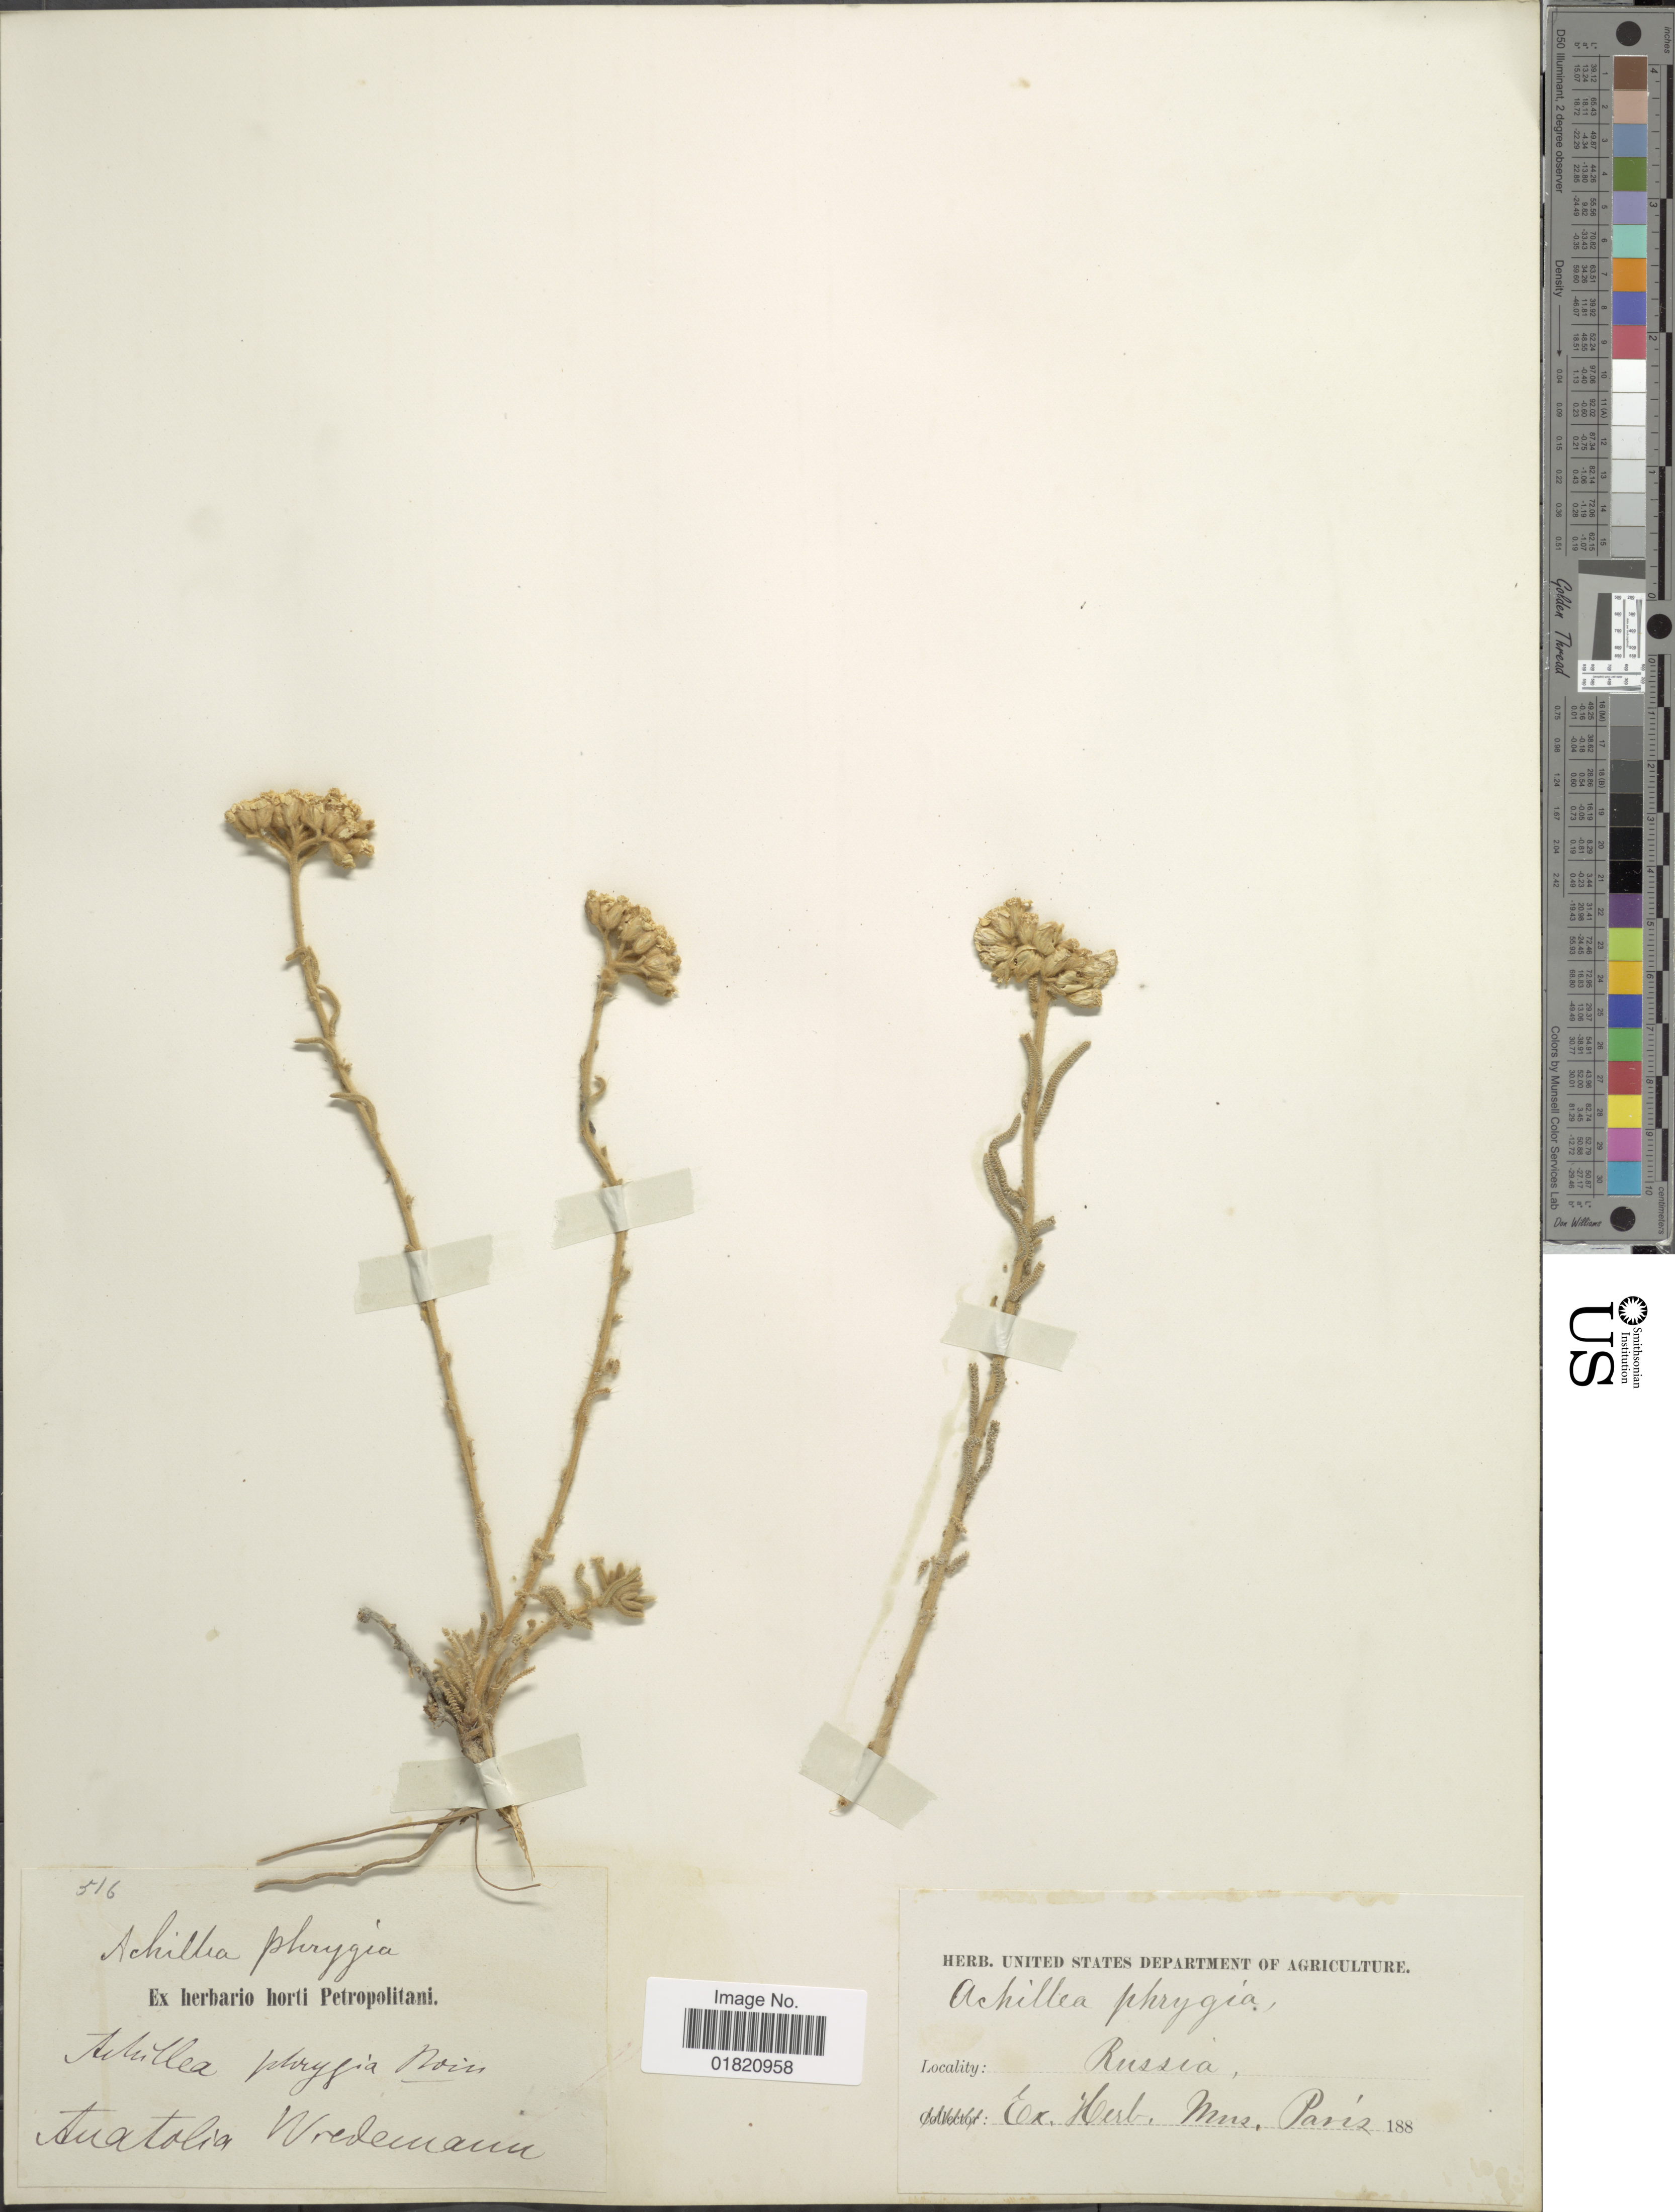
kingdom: Plantae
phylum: Tracheophyta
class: Magnoliopsida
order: Asterales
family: Asteraceae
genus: Achillea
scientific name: Achillea phrygia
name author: Boiss. & Balansa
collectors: -. Wredemann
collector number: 516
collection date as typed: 188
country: Russian Federation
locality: Anatolia, "Russia" [probably Turkey]